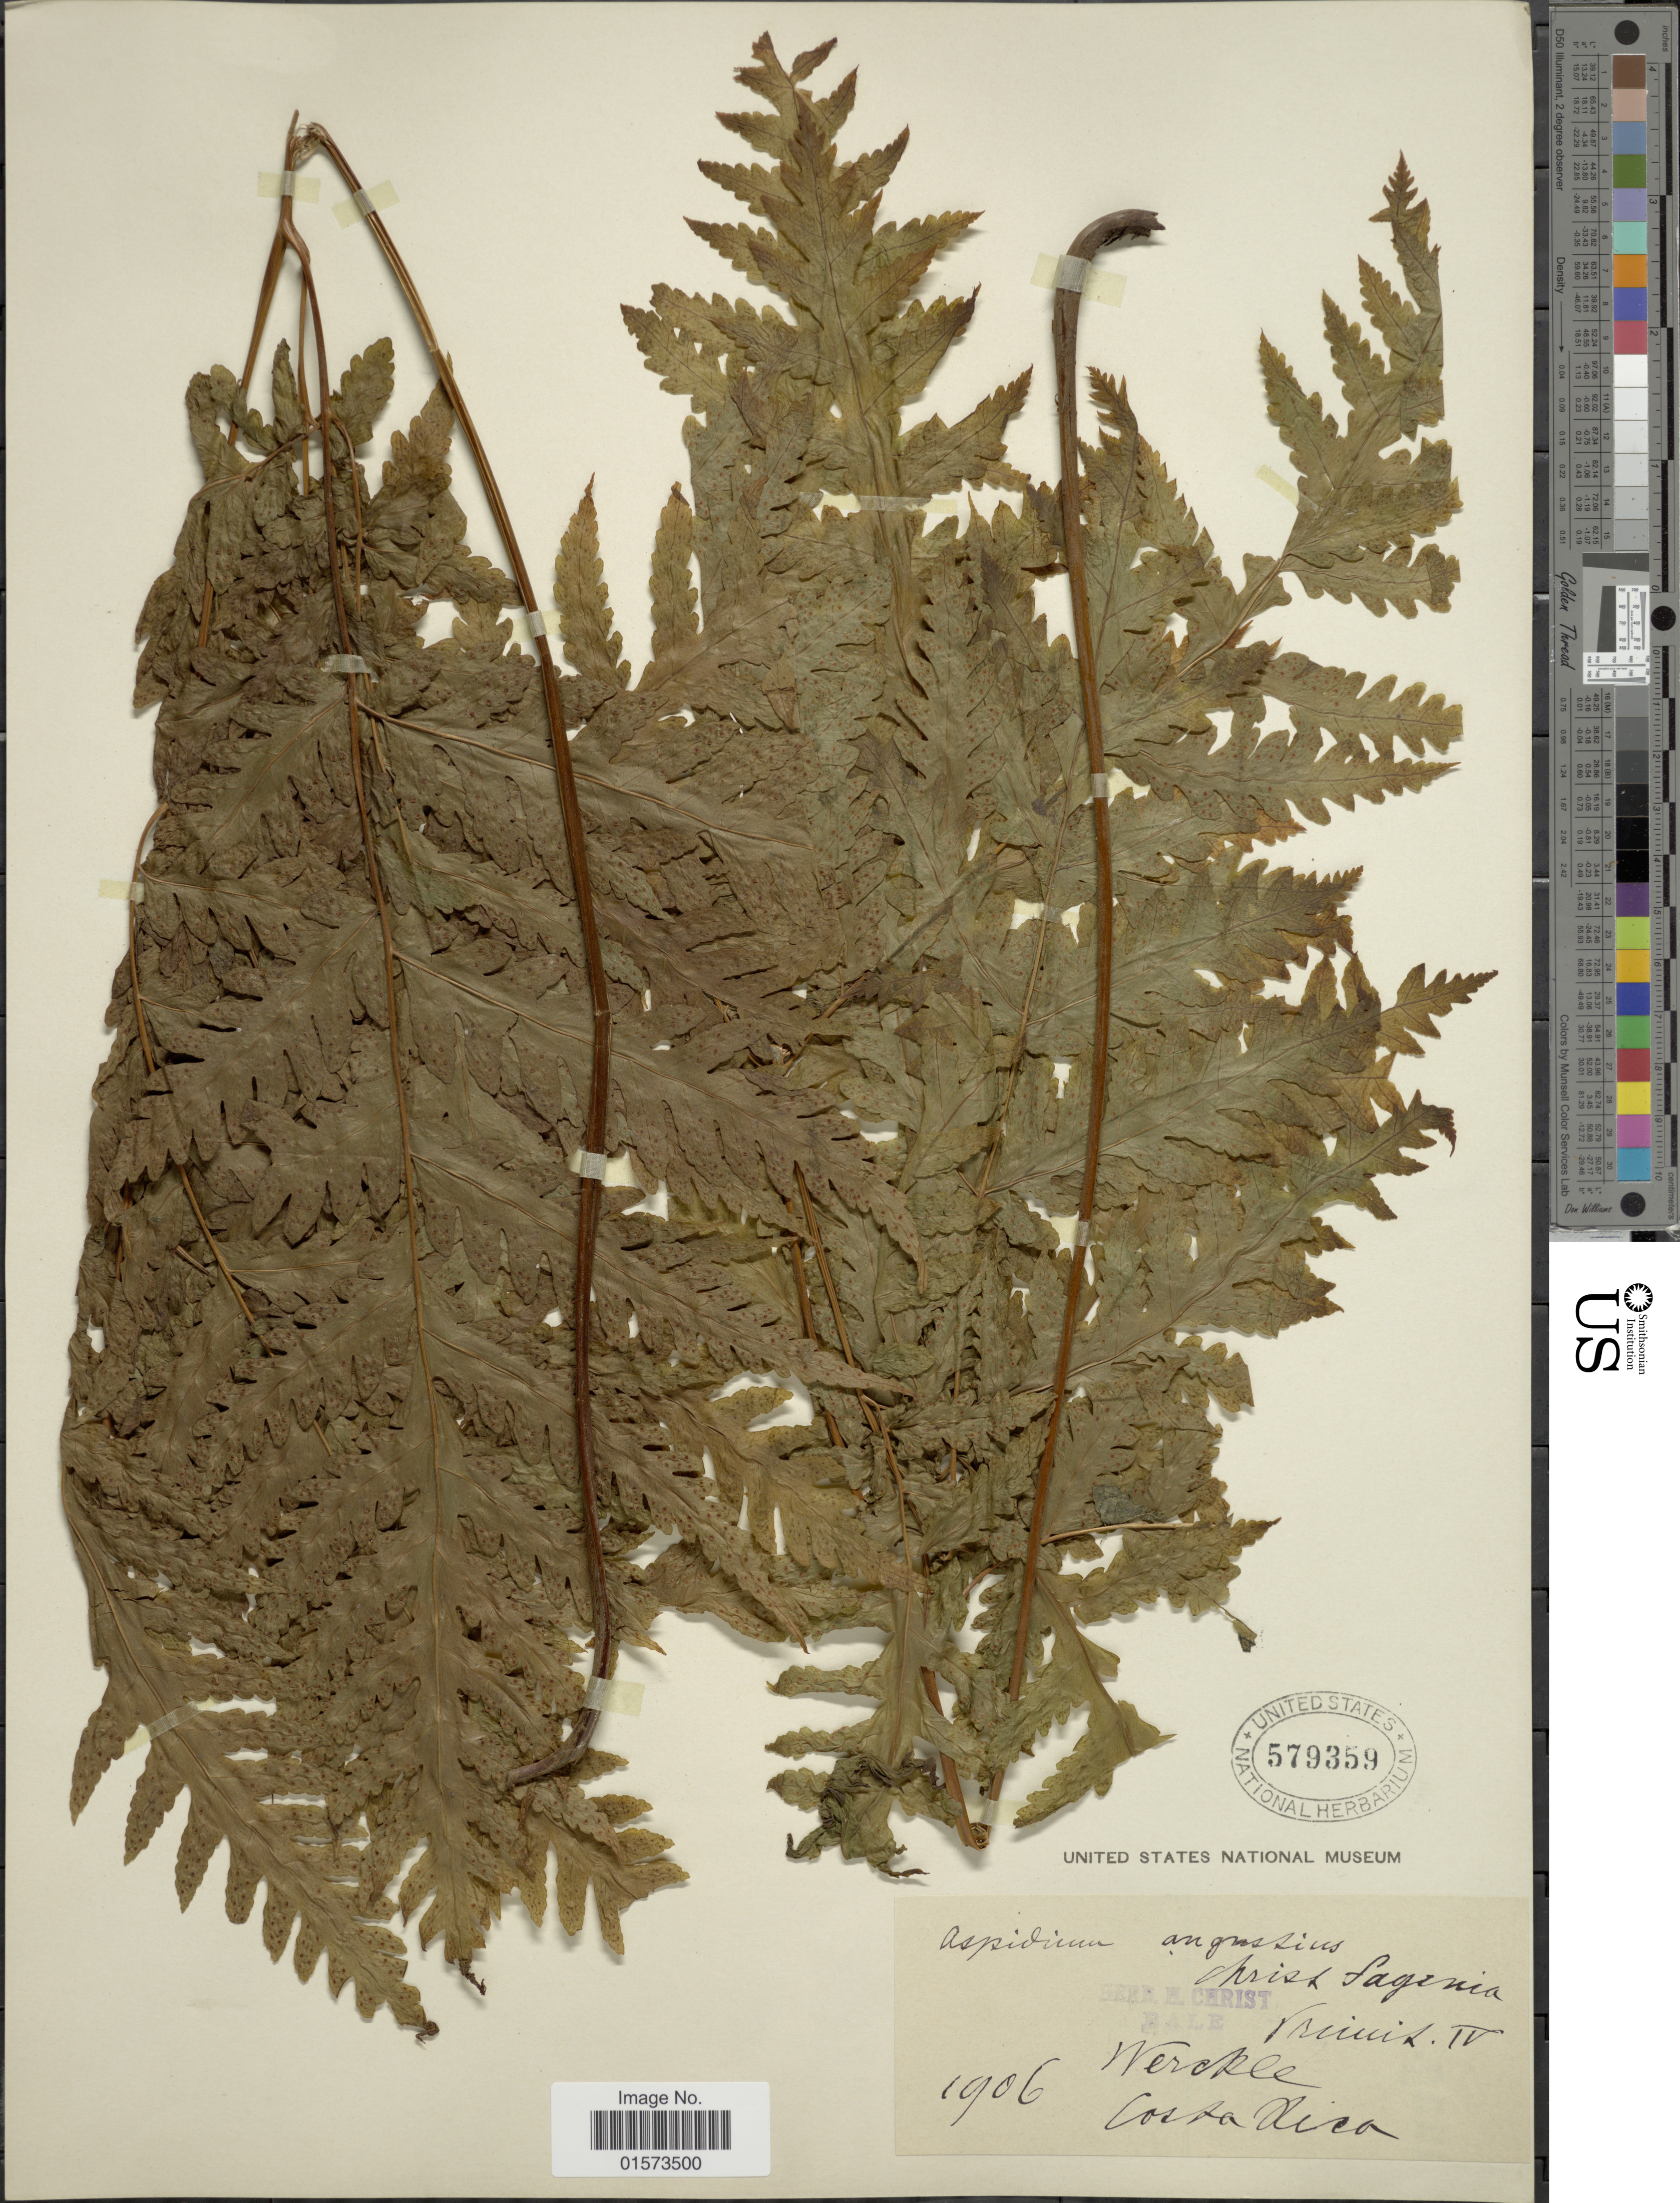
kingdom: Plantae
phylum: Tracheophyta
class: Polypodiopsida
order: Polypodiales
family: Tectariaceae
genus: Tectaria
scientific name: Tectaria mexicana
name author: (Fée) C.V. Morton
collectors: Wercklé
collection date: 1906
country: Costa Rica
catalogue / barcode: US 579359